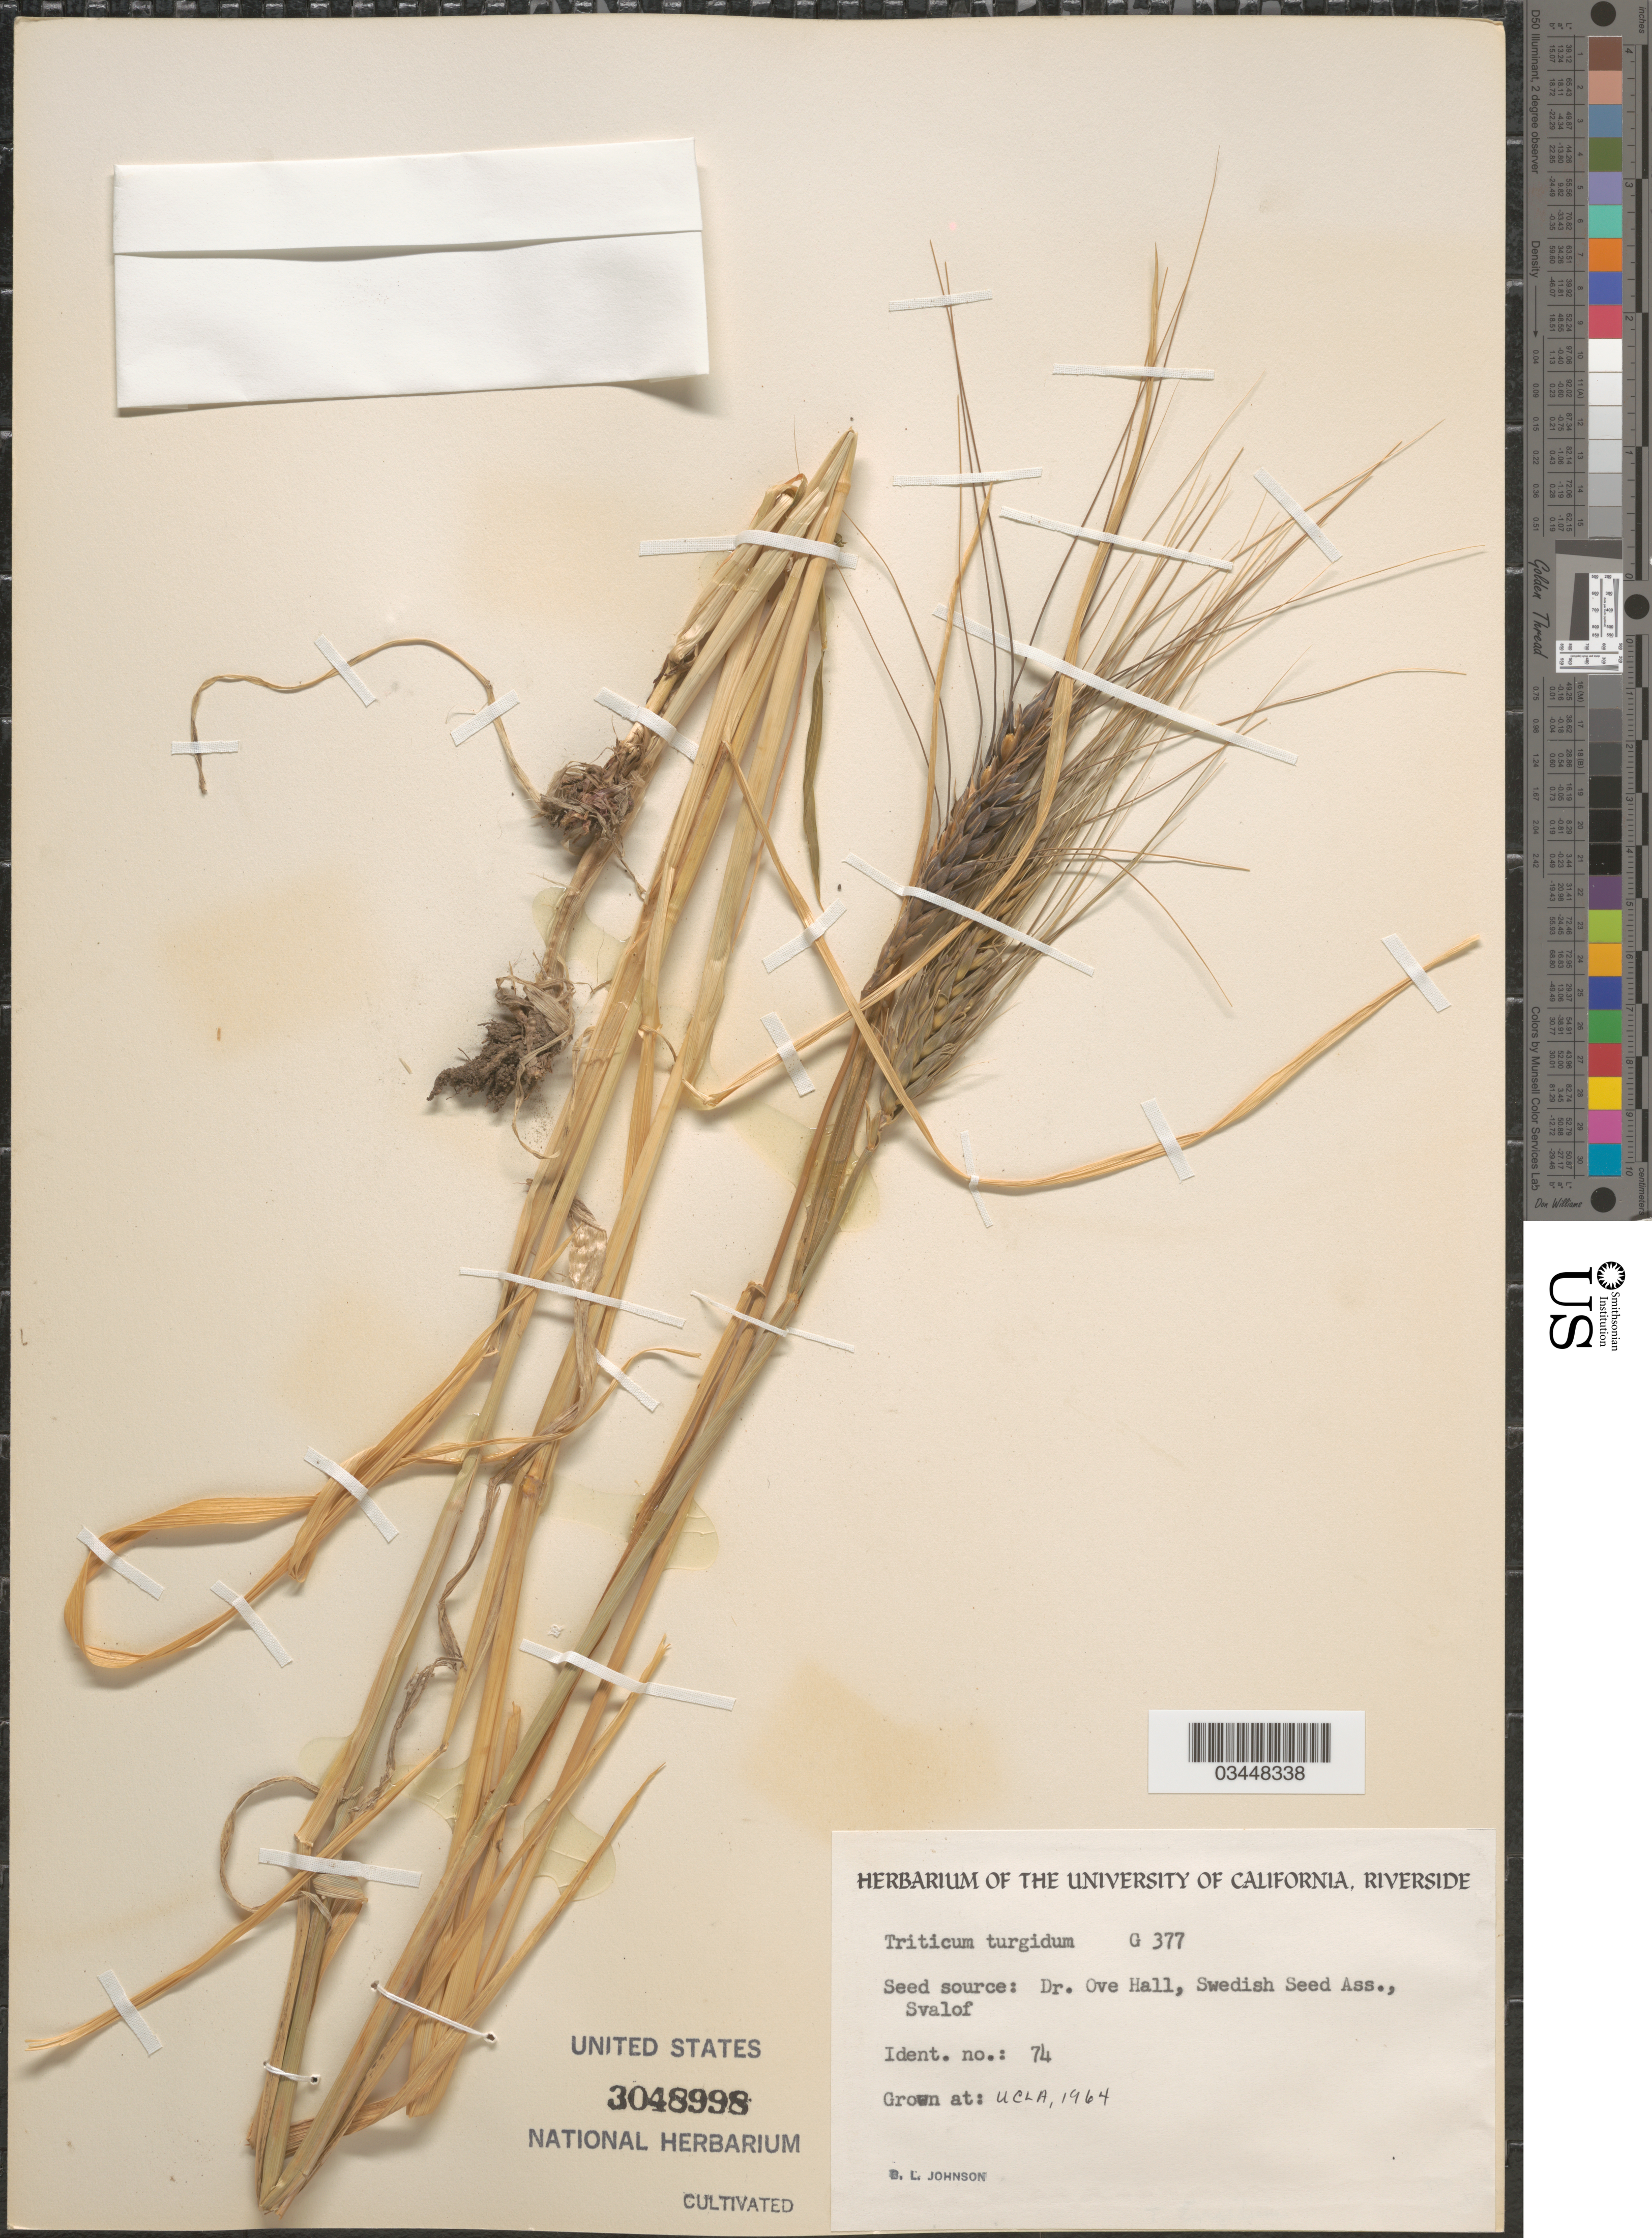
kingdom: Plantae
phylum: Tracheophyta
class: Liliopsida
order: Poales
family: Poaceae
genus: Triticum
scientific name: Triticum turgidum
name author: L.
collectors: B. Johnson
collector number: G377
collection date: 1964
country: United States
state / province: California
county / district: Los Angeles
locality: UCLA.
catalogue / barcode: US 3048998